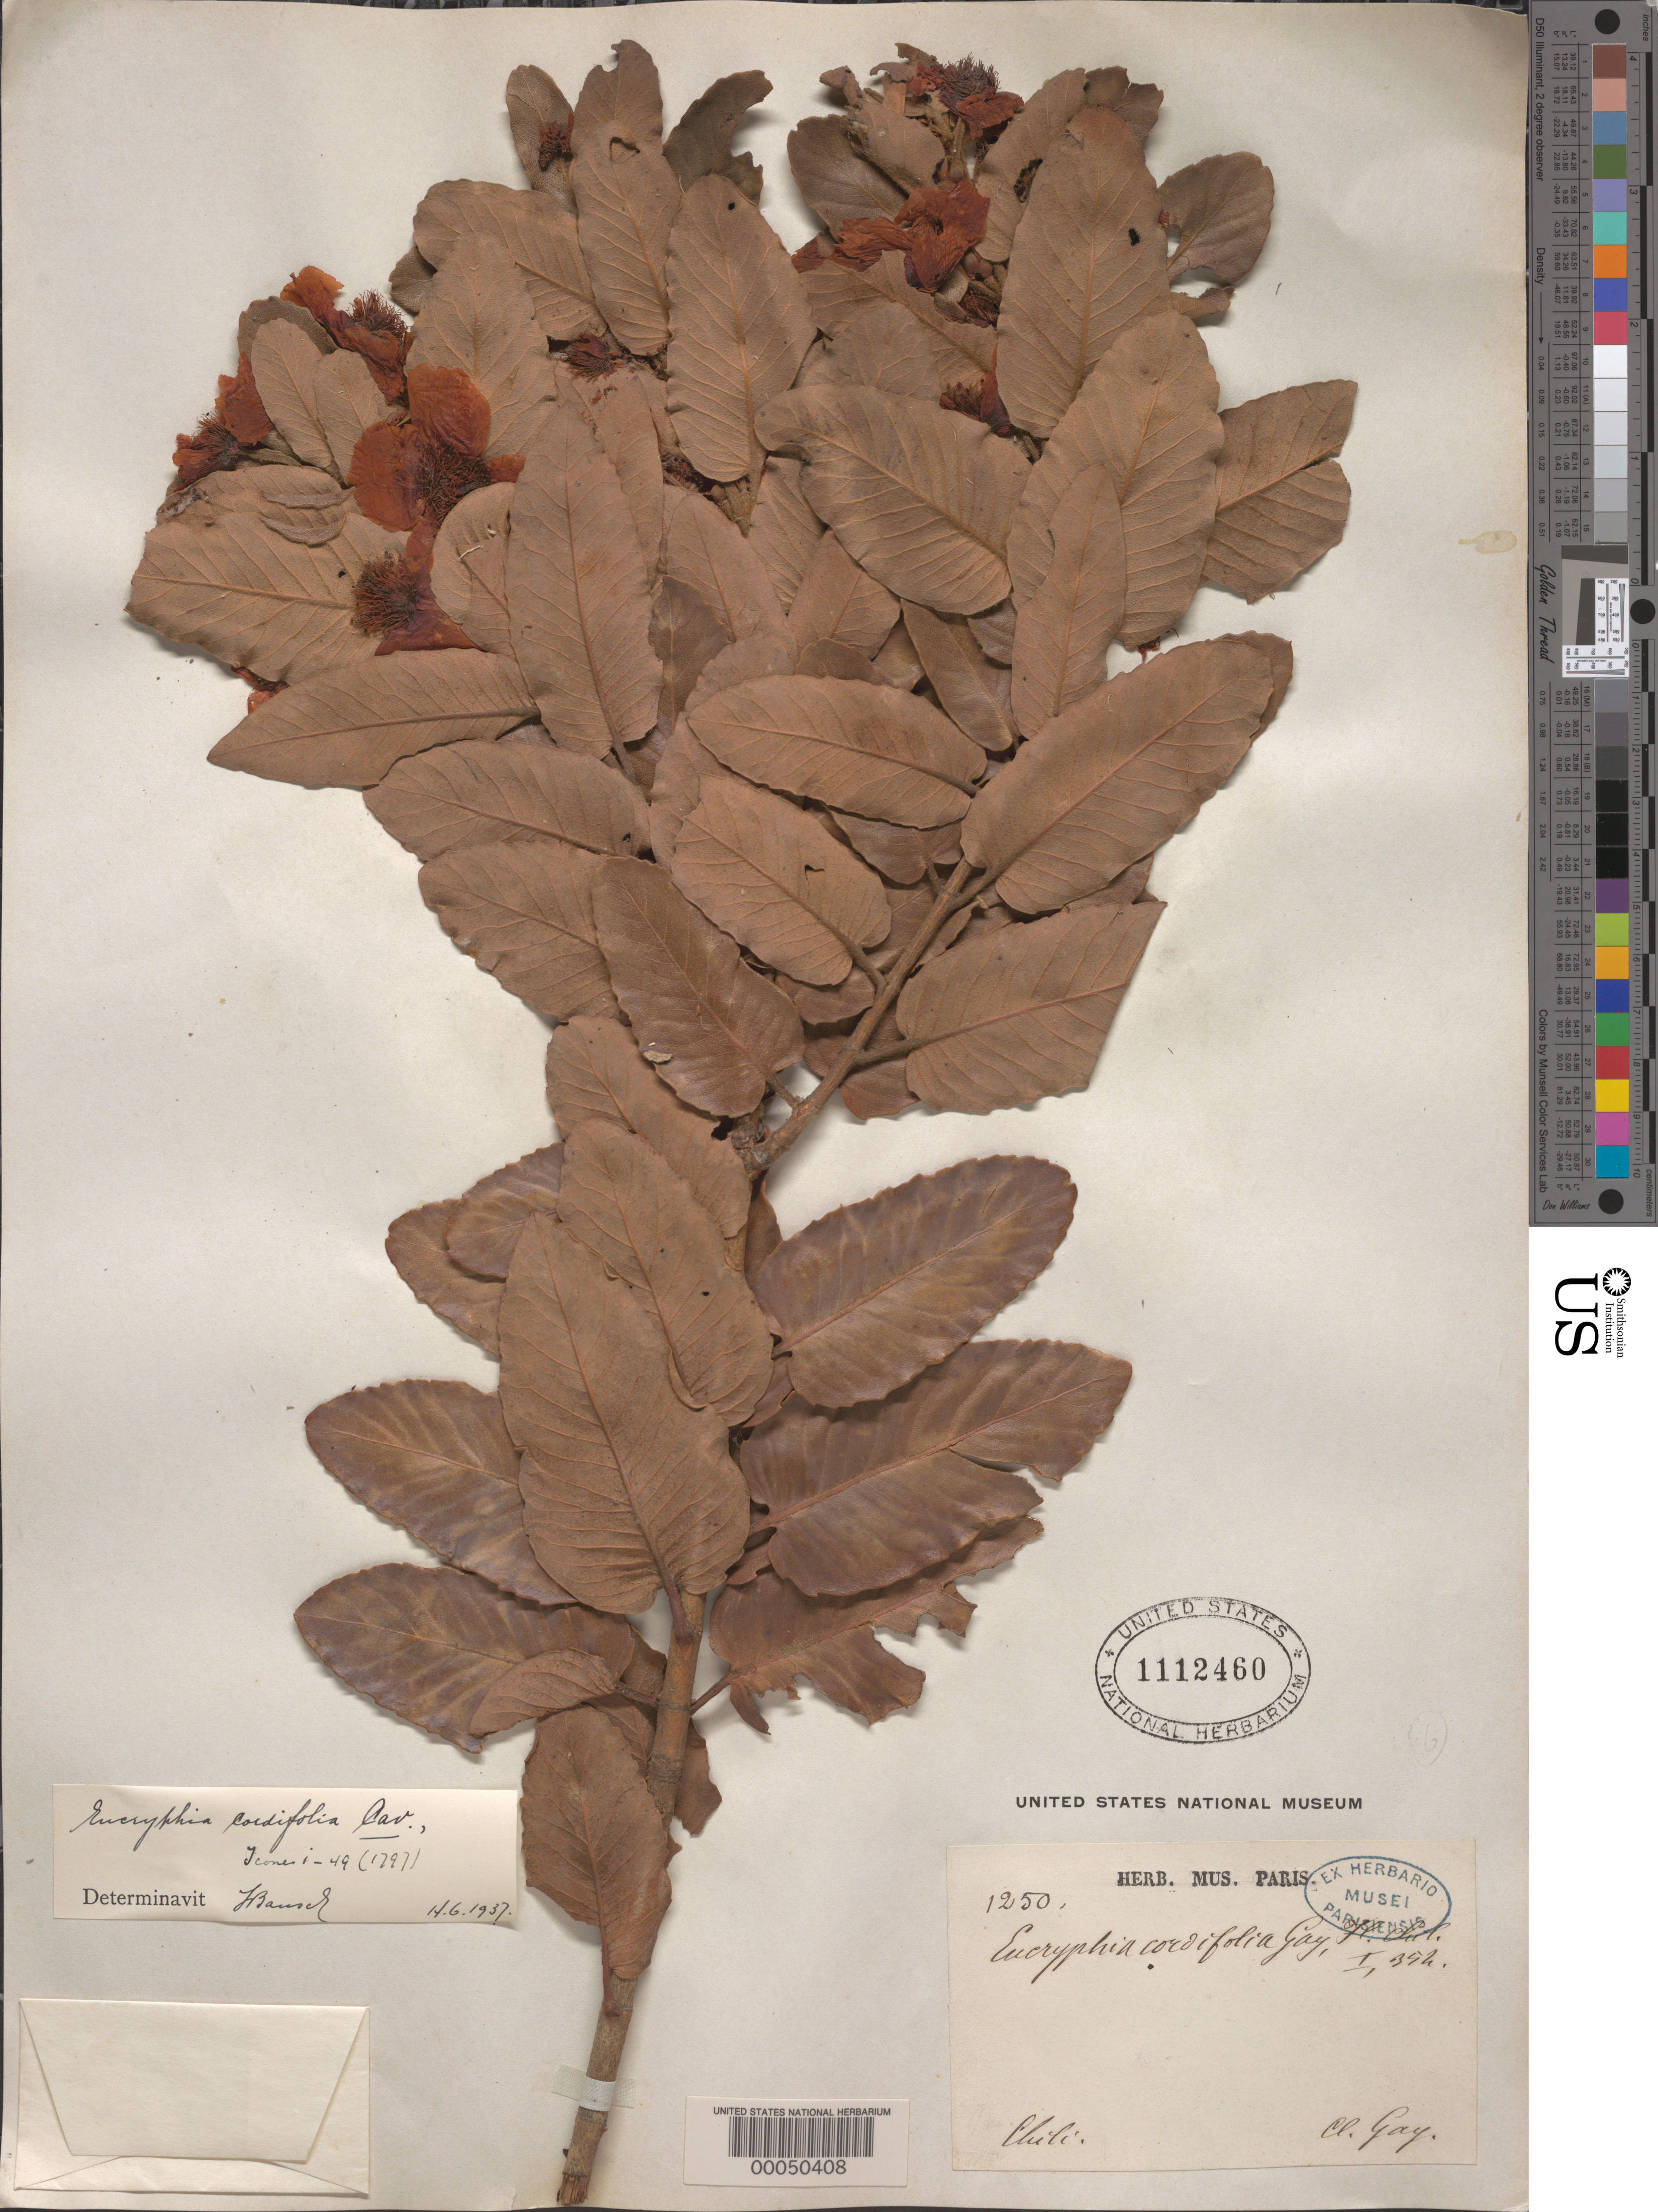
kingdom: Plantae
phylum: Tracheophyta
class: Magnoliopsida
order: Oxalidales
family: Cunoniaceae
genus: Eucryphia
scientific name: Eucryphia cordifolia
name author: Cav.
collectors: C. Gay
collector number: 1250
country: Chile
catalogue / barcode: US 1112460